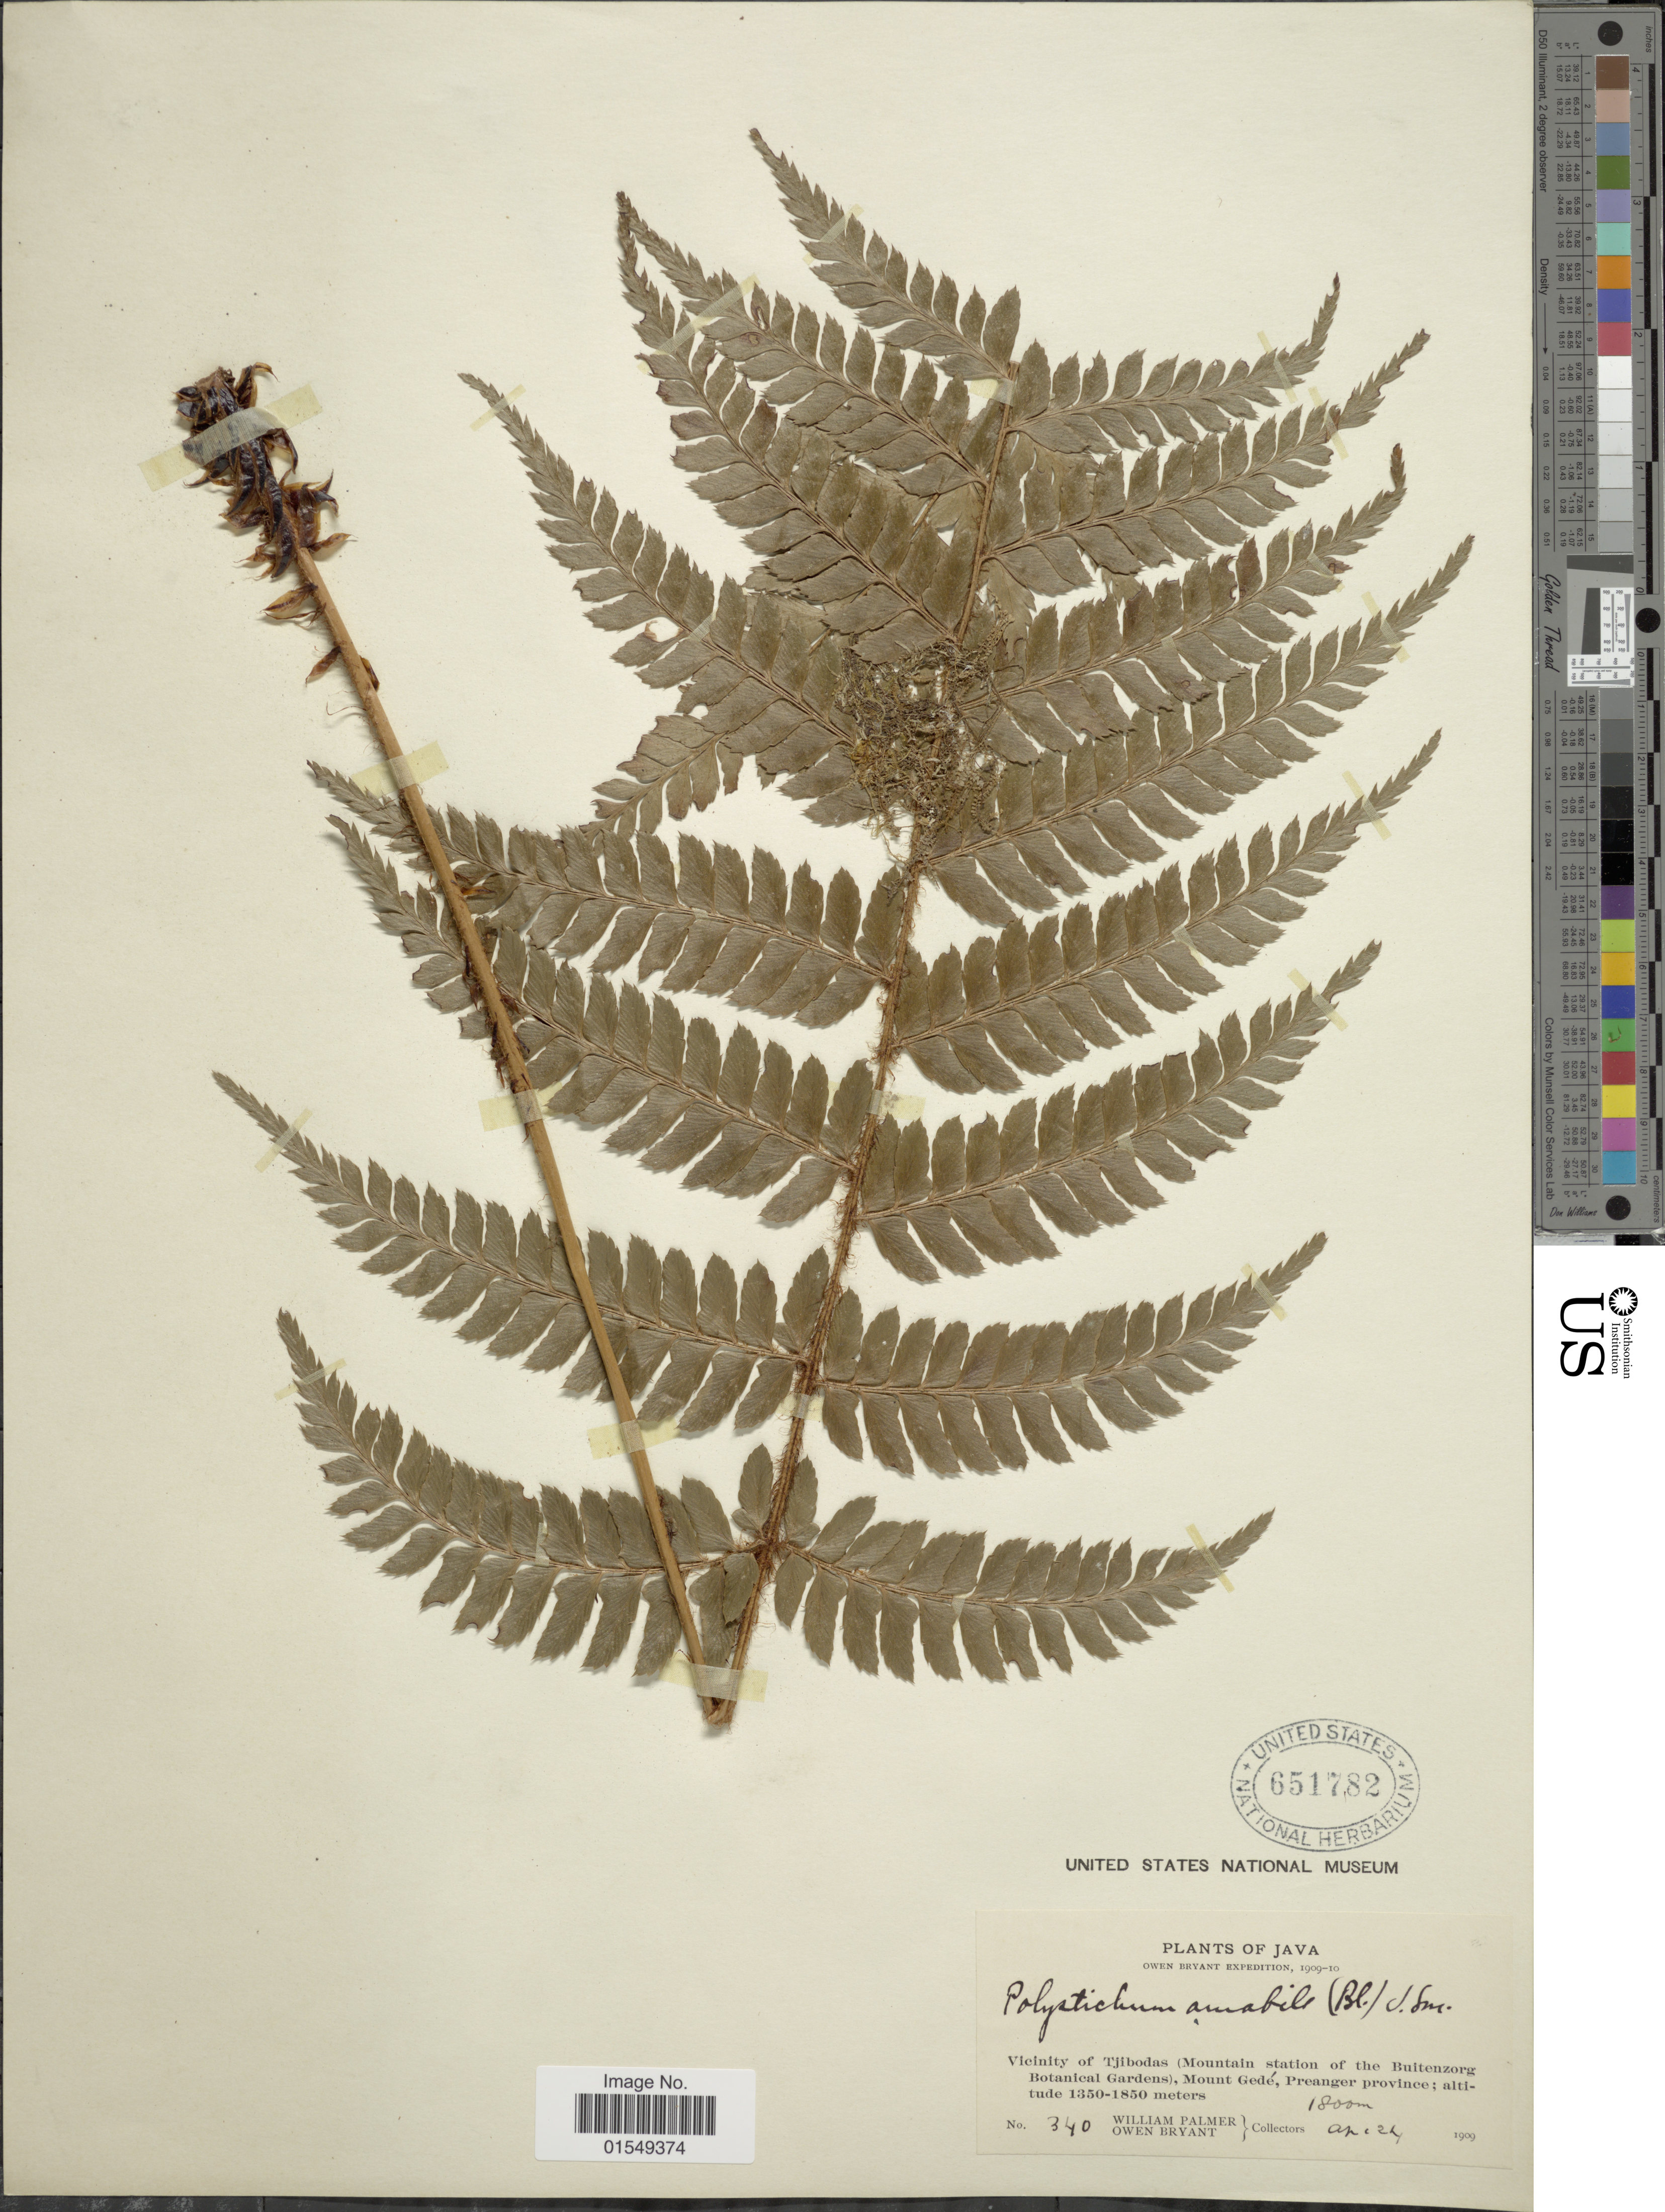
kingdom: Plantae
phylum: Tracheophyta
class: Polypodiopsida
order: Polypodiales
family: Dryopteridaceae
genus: Arachniodes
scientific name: Arachniodes amabilis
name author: (Blume) Tindale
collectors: W. Palmer & O. Bryant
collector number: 340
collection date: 1909-04-24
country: Indonesia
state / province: Java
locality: Vicinity of Tjibodas (Mountain station of the Buitenzorg Botanical Gardens), Mount Gede, Prenager Province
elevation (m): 1800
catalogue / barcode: US 651782